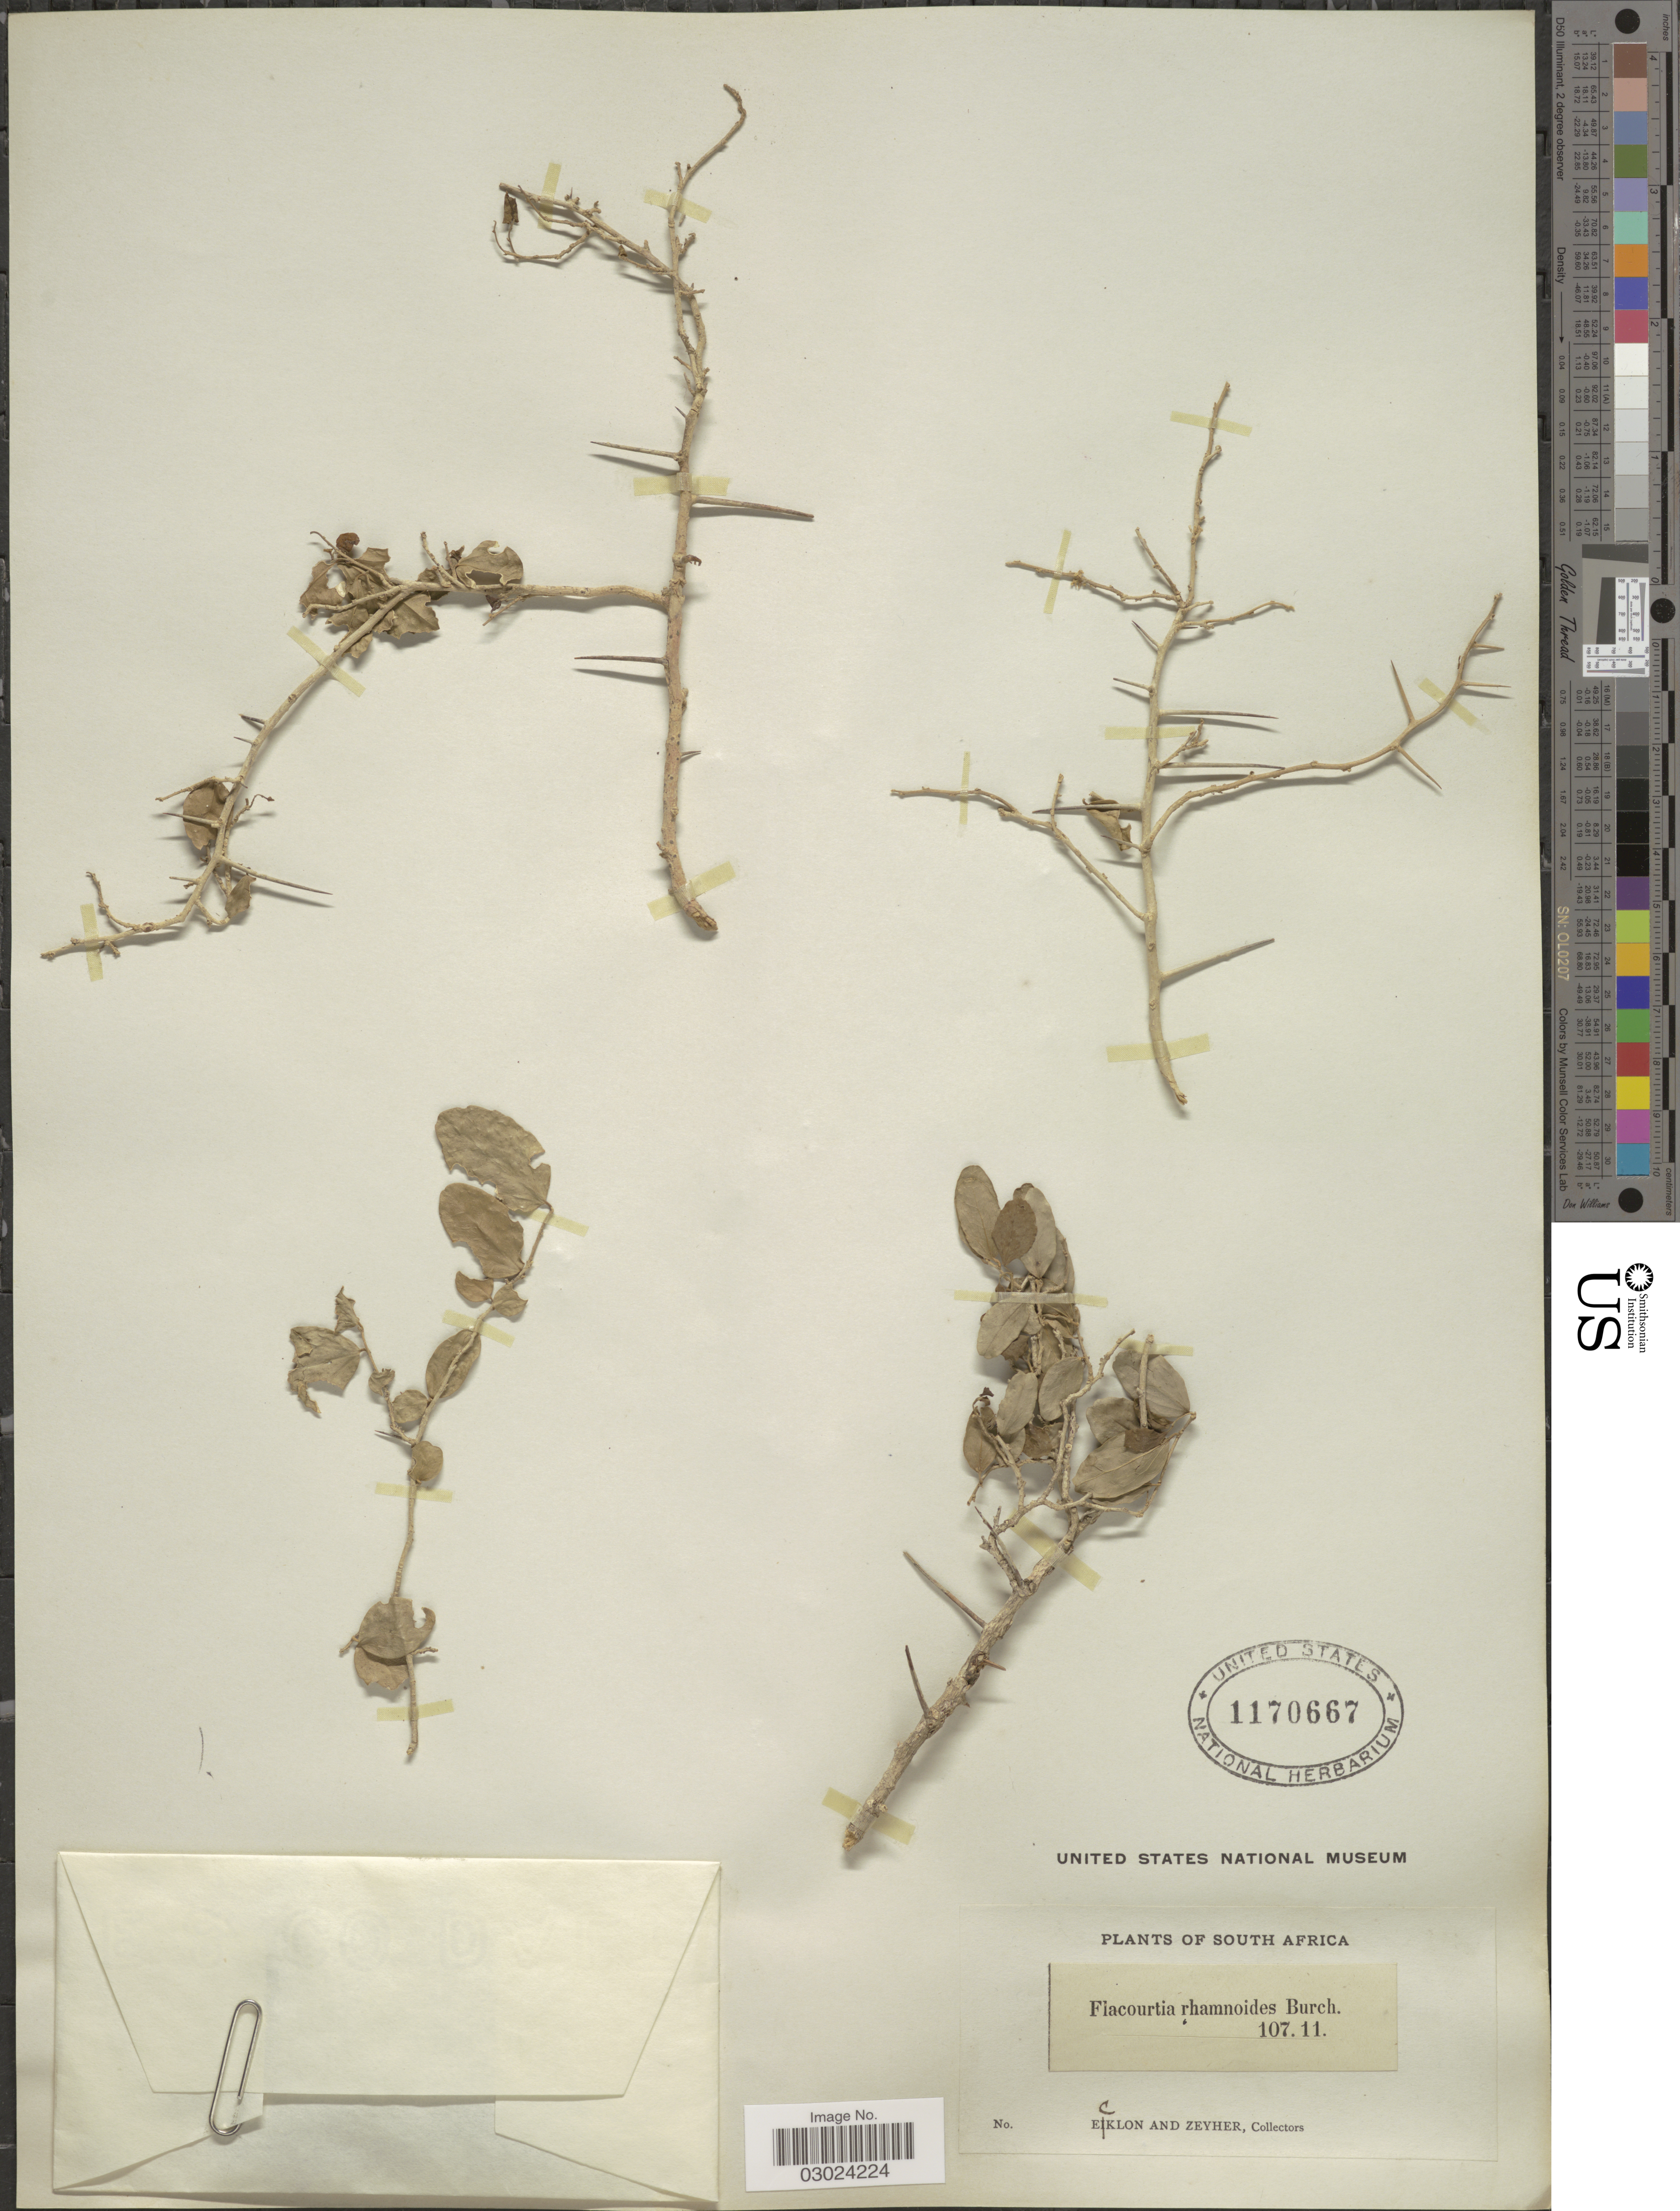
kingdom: Plantae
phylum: Tracheophyta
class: Magnoliopsida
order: Malpighiales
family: Salicaceae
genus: Flacourtia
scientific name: Flacourtia hirtiuscula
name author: Oliv.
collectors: -. Ecklon & -. Zeyher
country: South Africa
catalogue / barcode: US 1170667